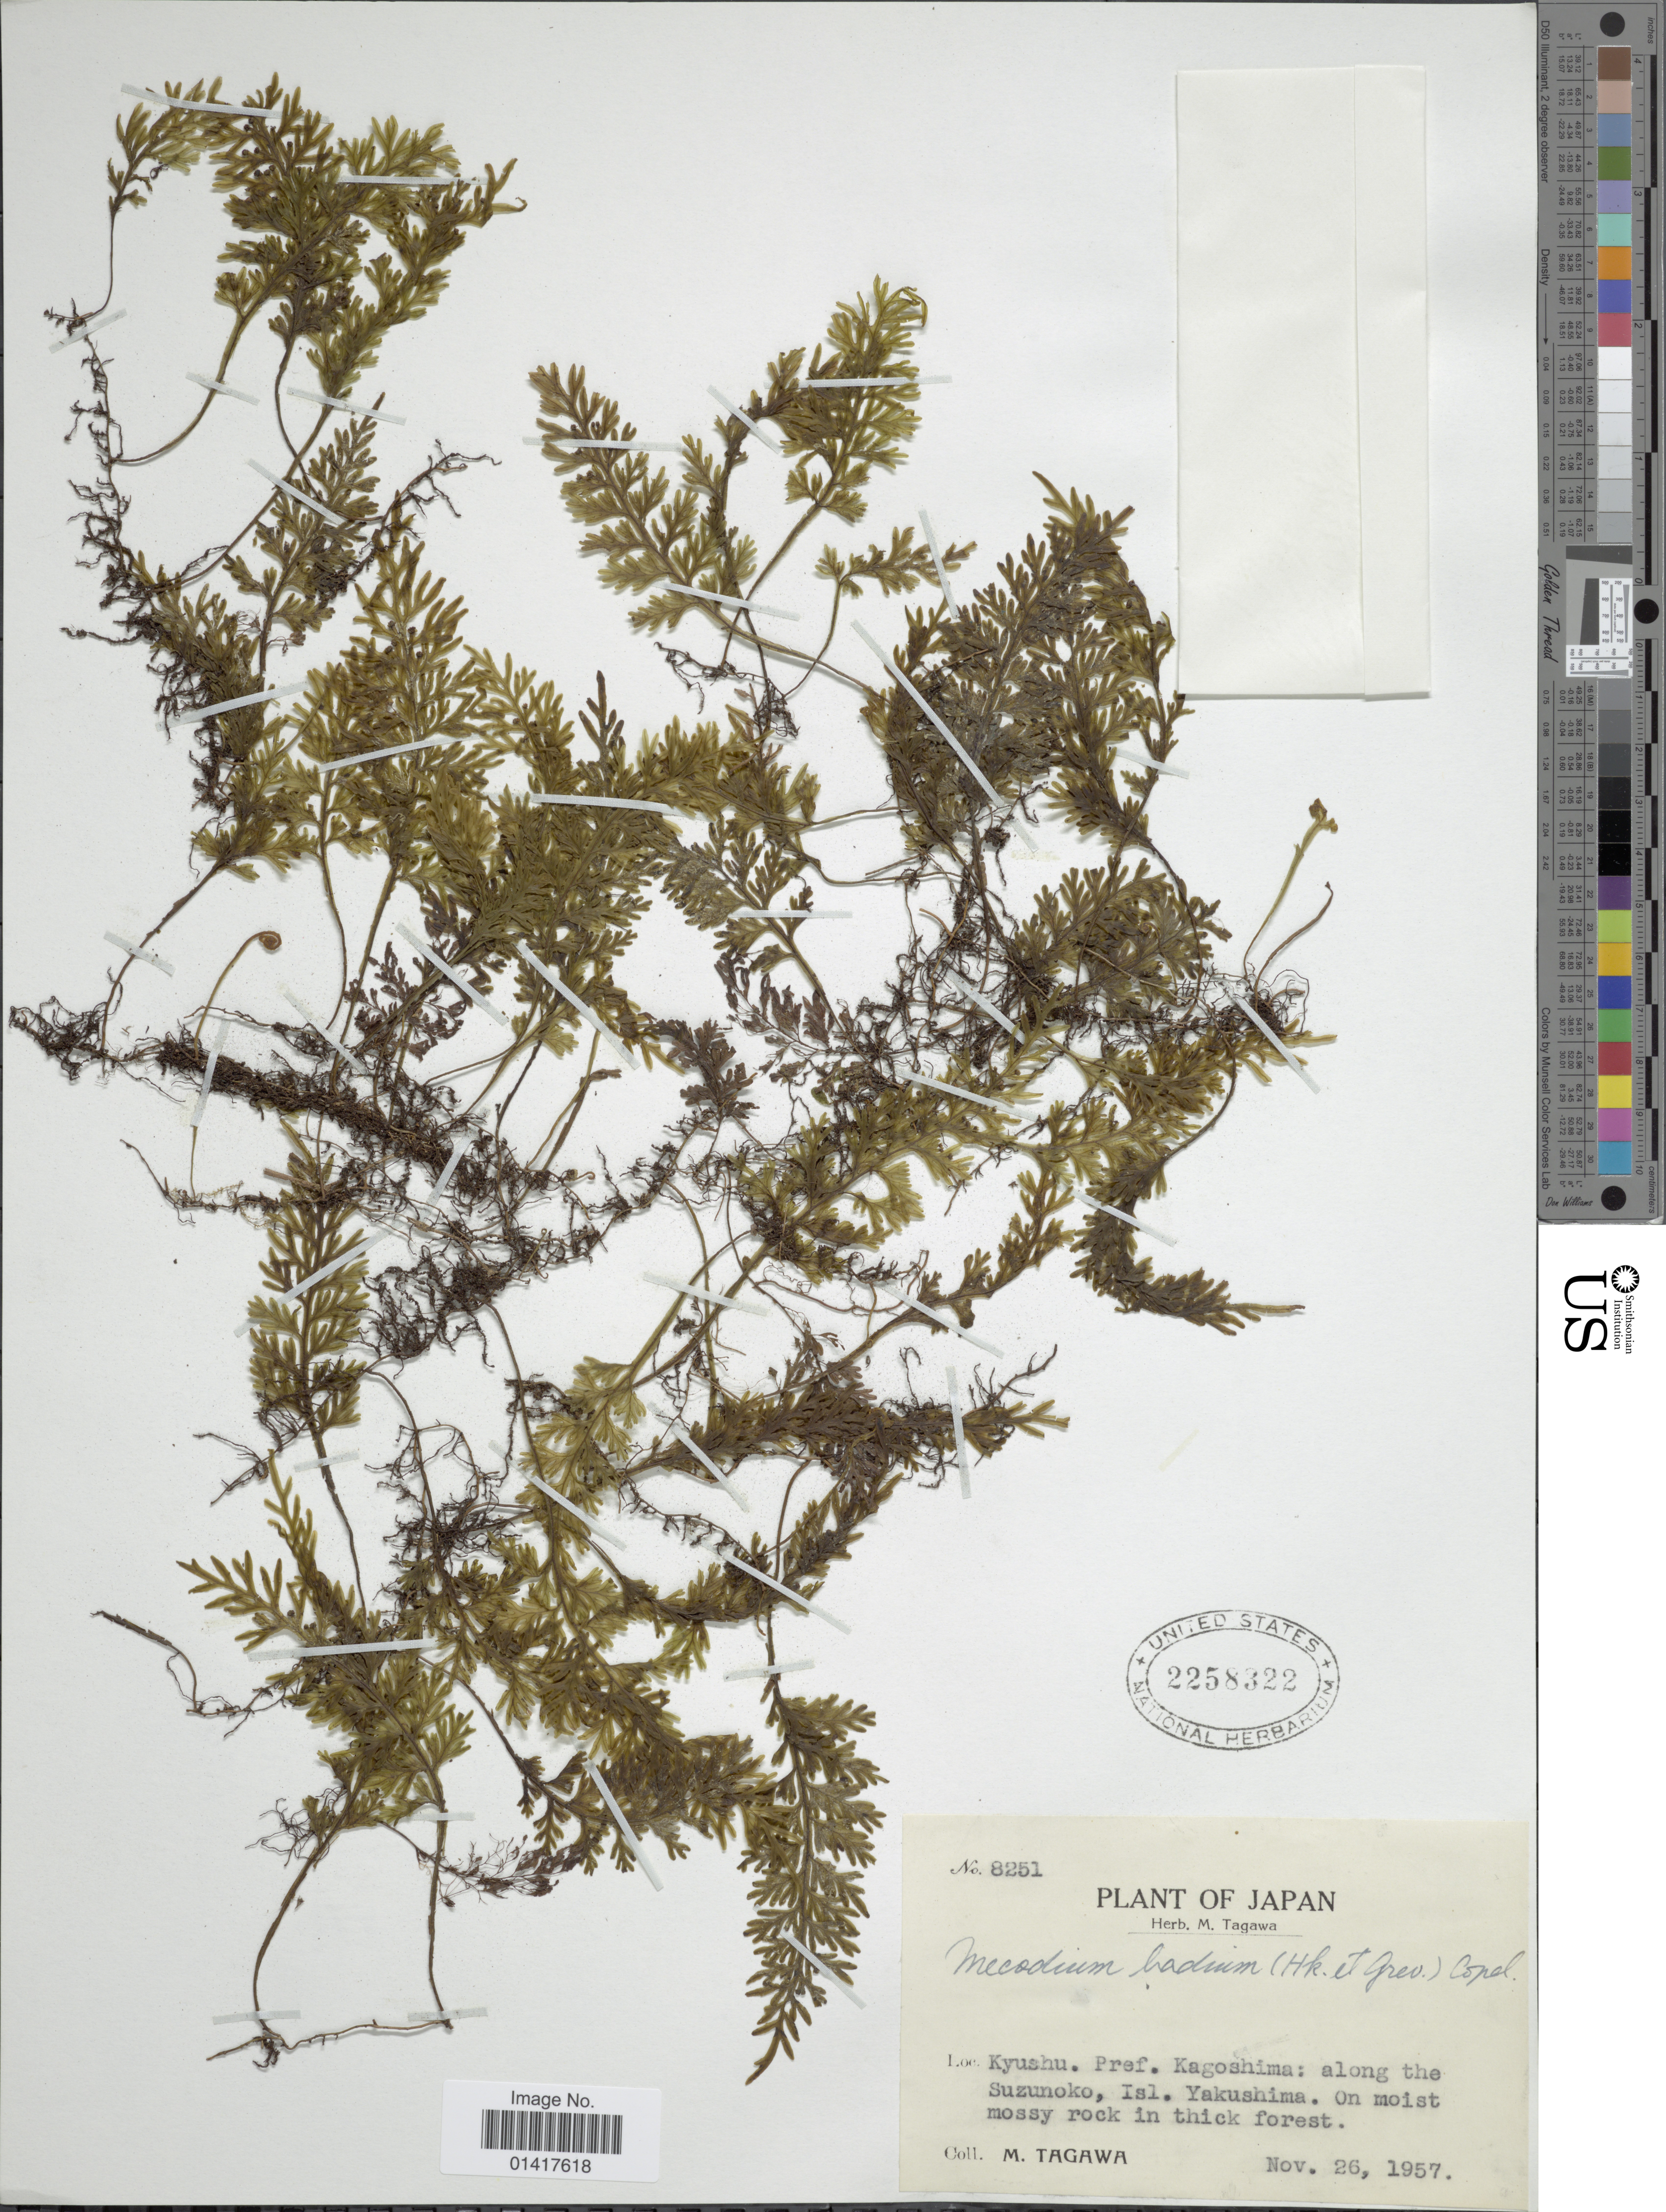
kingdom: Plantae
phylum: Tracheophyta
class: Polypodiopsida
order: Hymenophyllales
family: Hymenophyllaceae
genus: Hymenophyllum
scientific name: Hymenophyllum badium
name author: Hook. & Grev.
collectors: M. Tagawa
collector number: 8251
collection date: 1957-11-26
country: Japan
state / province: Kagosima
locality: Kyushu. Pref. Kagoshima: along the Suzunoko, Isl. Yakushima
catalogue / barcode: US 2258322